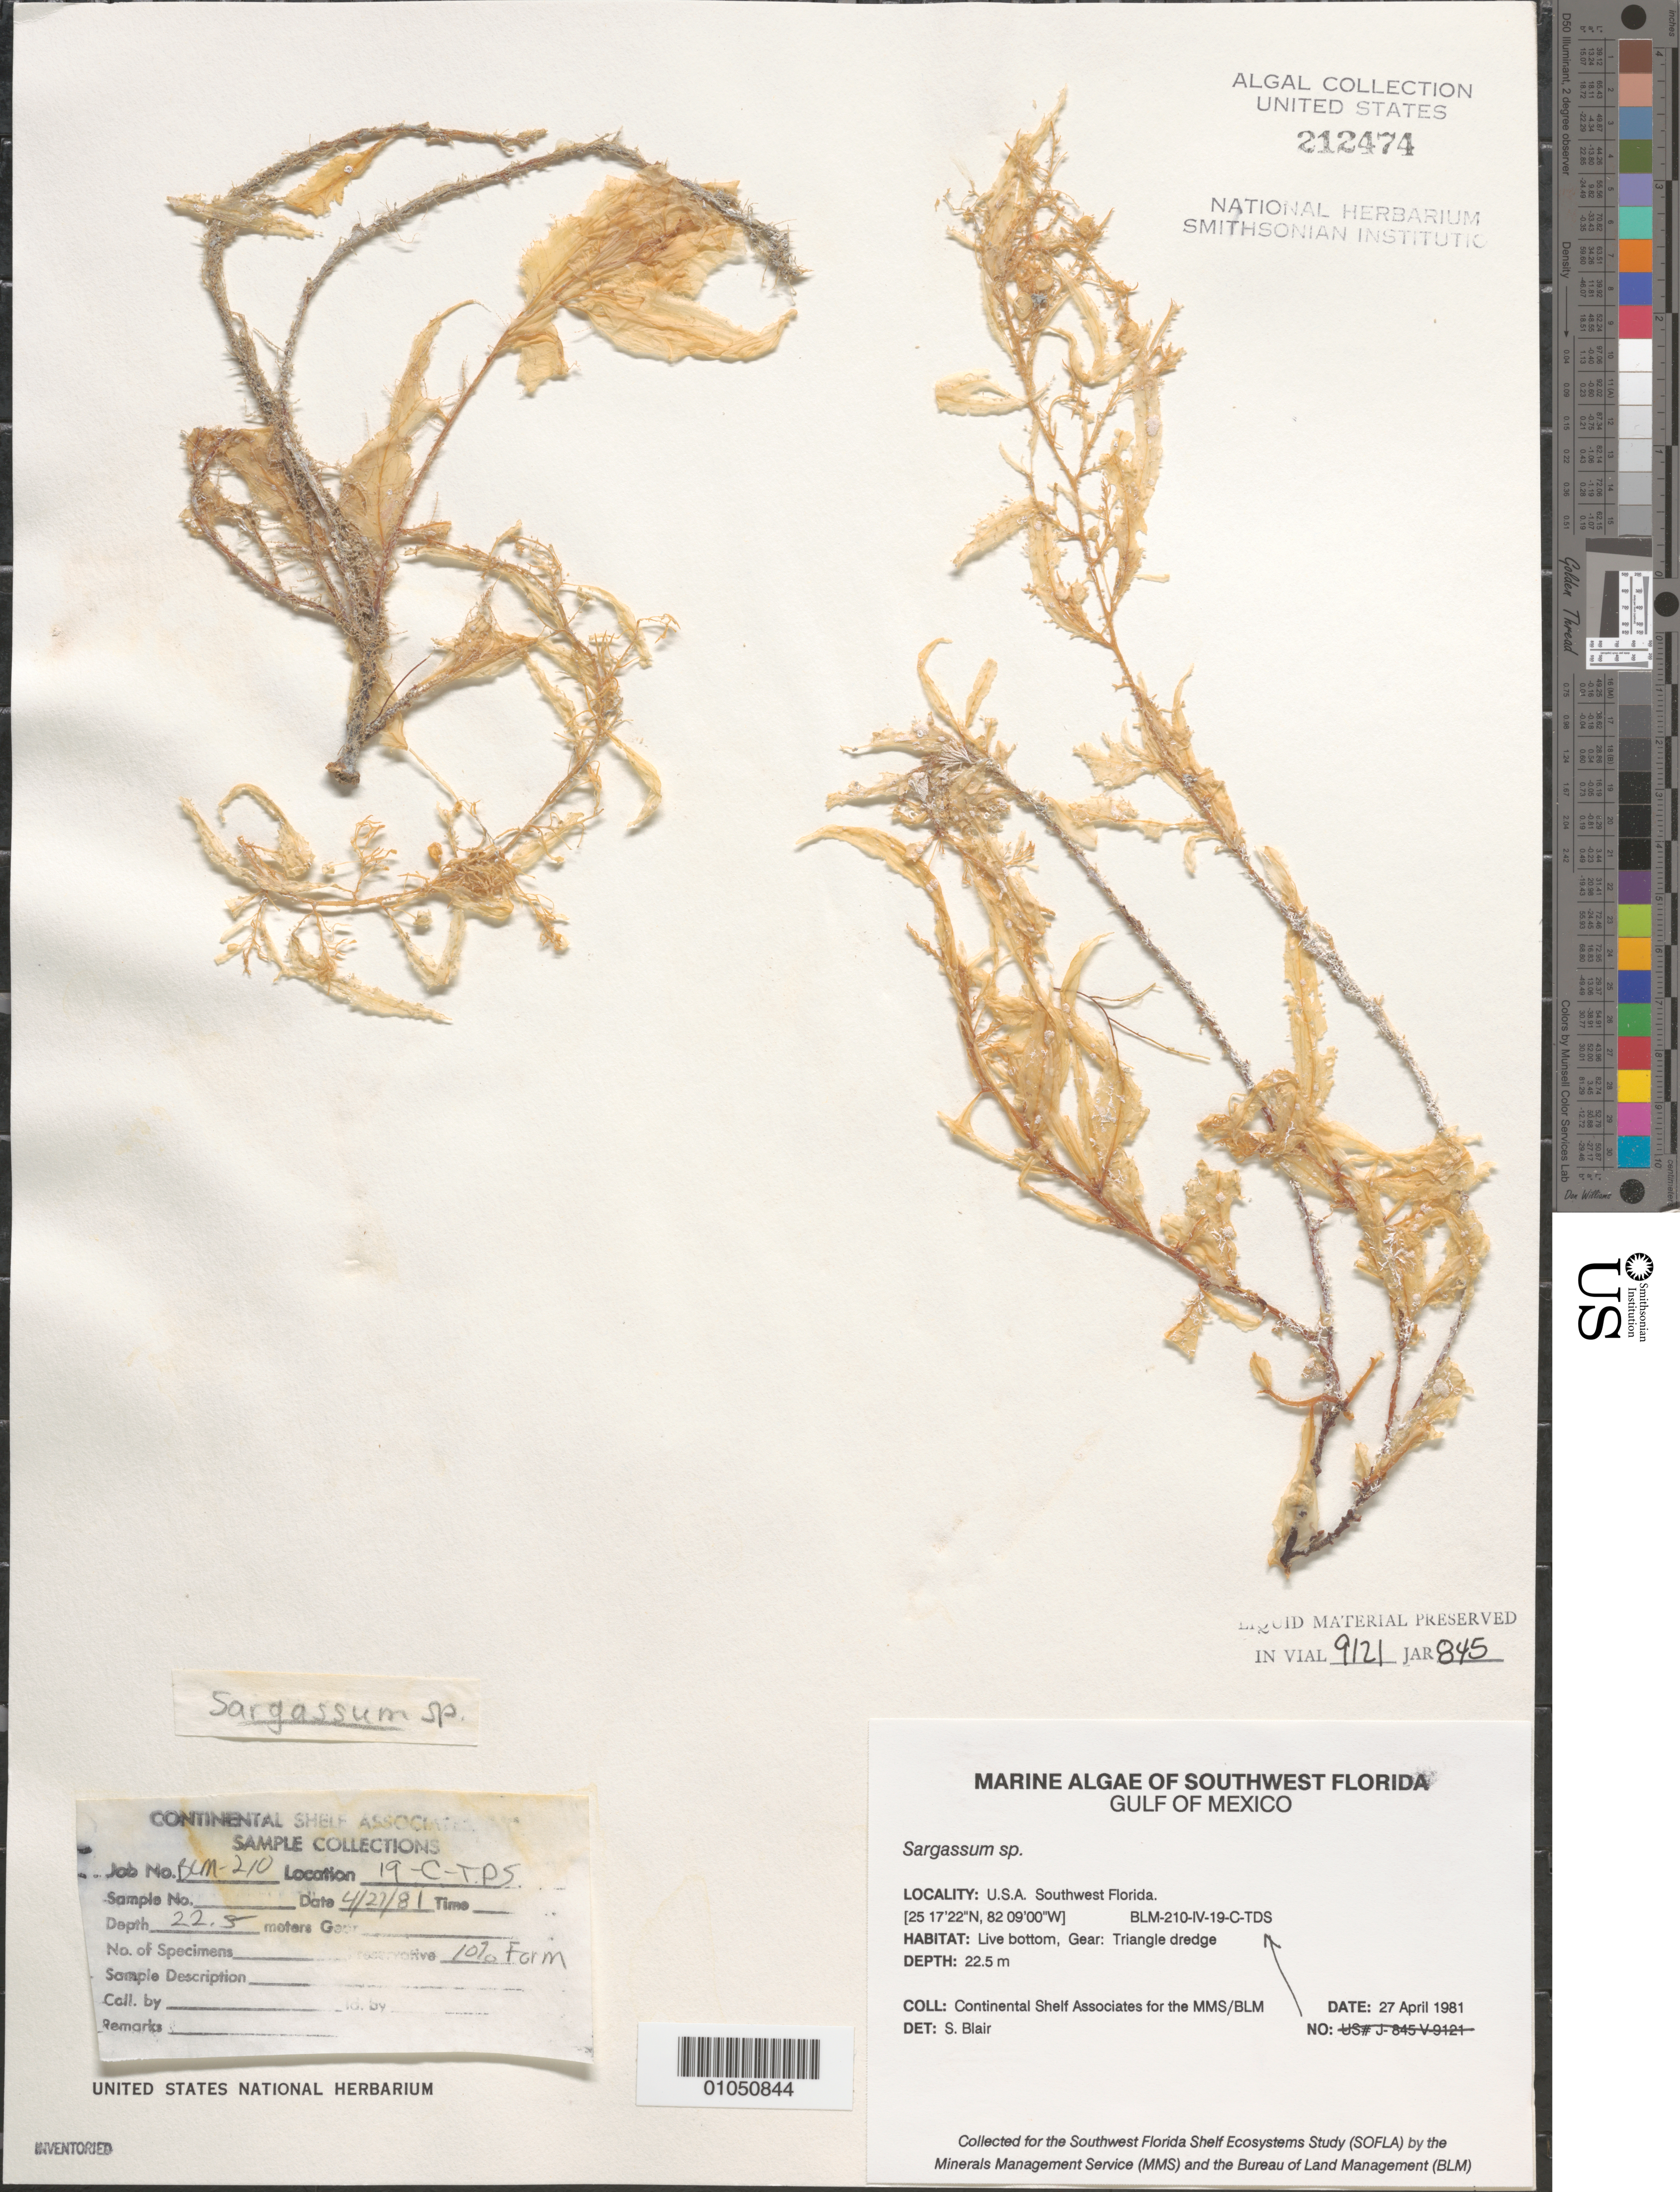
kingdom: Chromista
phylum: Ochrophyta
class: Phaeophyceae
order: Fucales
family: Sargassaceae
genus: Sargassum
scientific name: Sargassum sp.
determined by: Blair, S. M.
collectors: Continental Shelf Associates for the MMS/BLM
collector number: BLM-210-IV-19-C-TDS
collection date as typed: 27 Apr 1981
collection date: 1981-04-27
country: United States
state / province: Florida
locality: Gulf of Mexico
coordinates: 25 17'22"N, 82 09'00"W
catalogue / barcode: US 212474